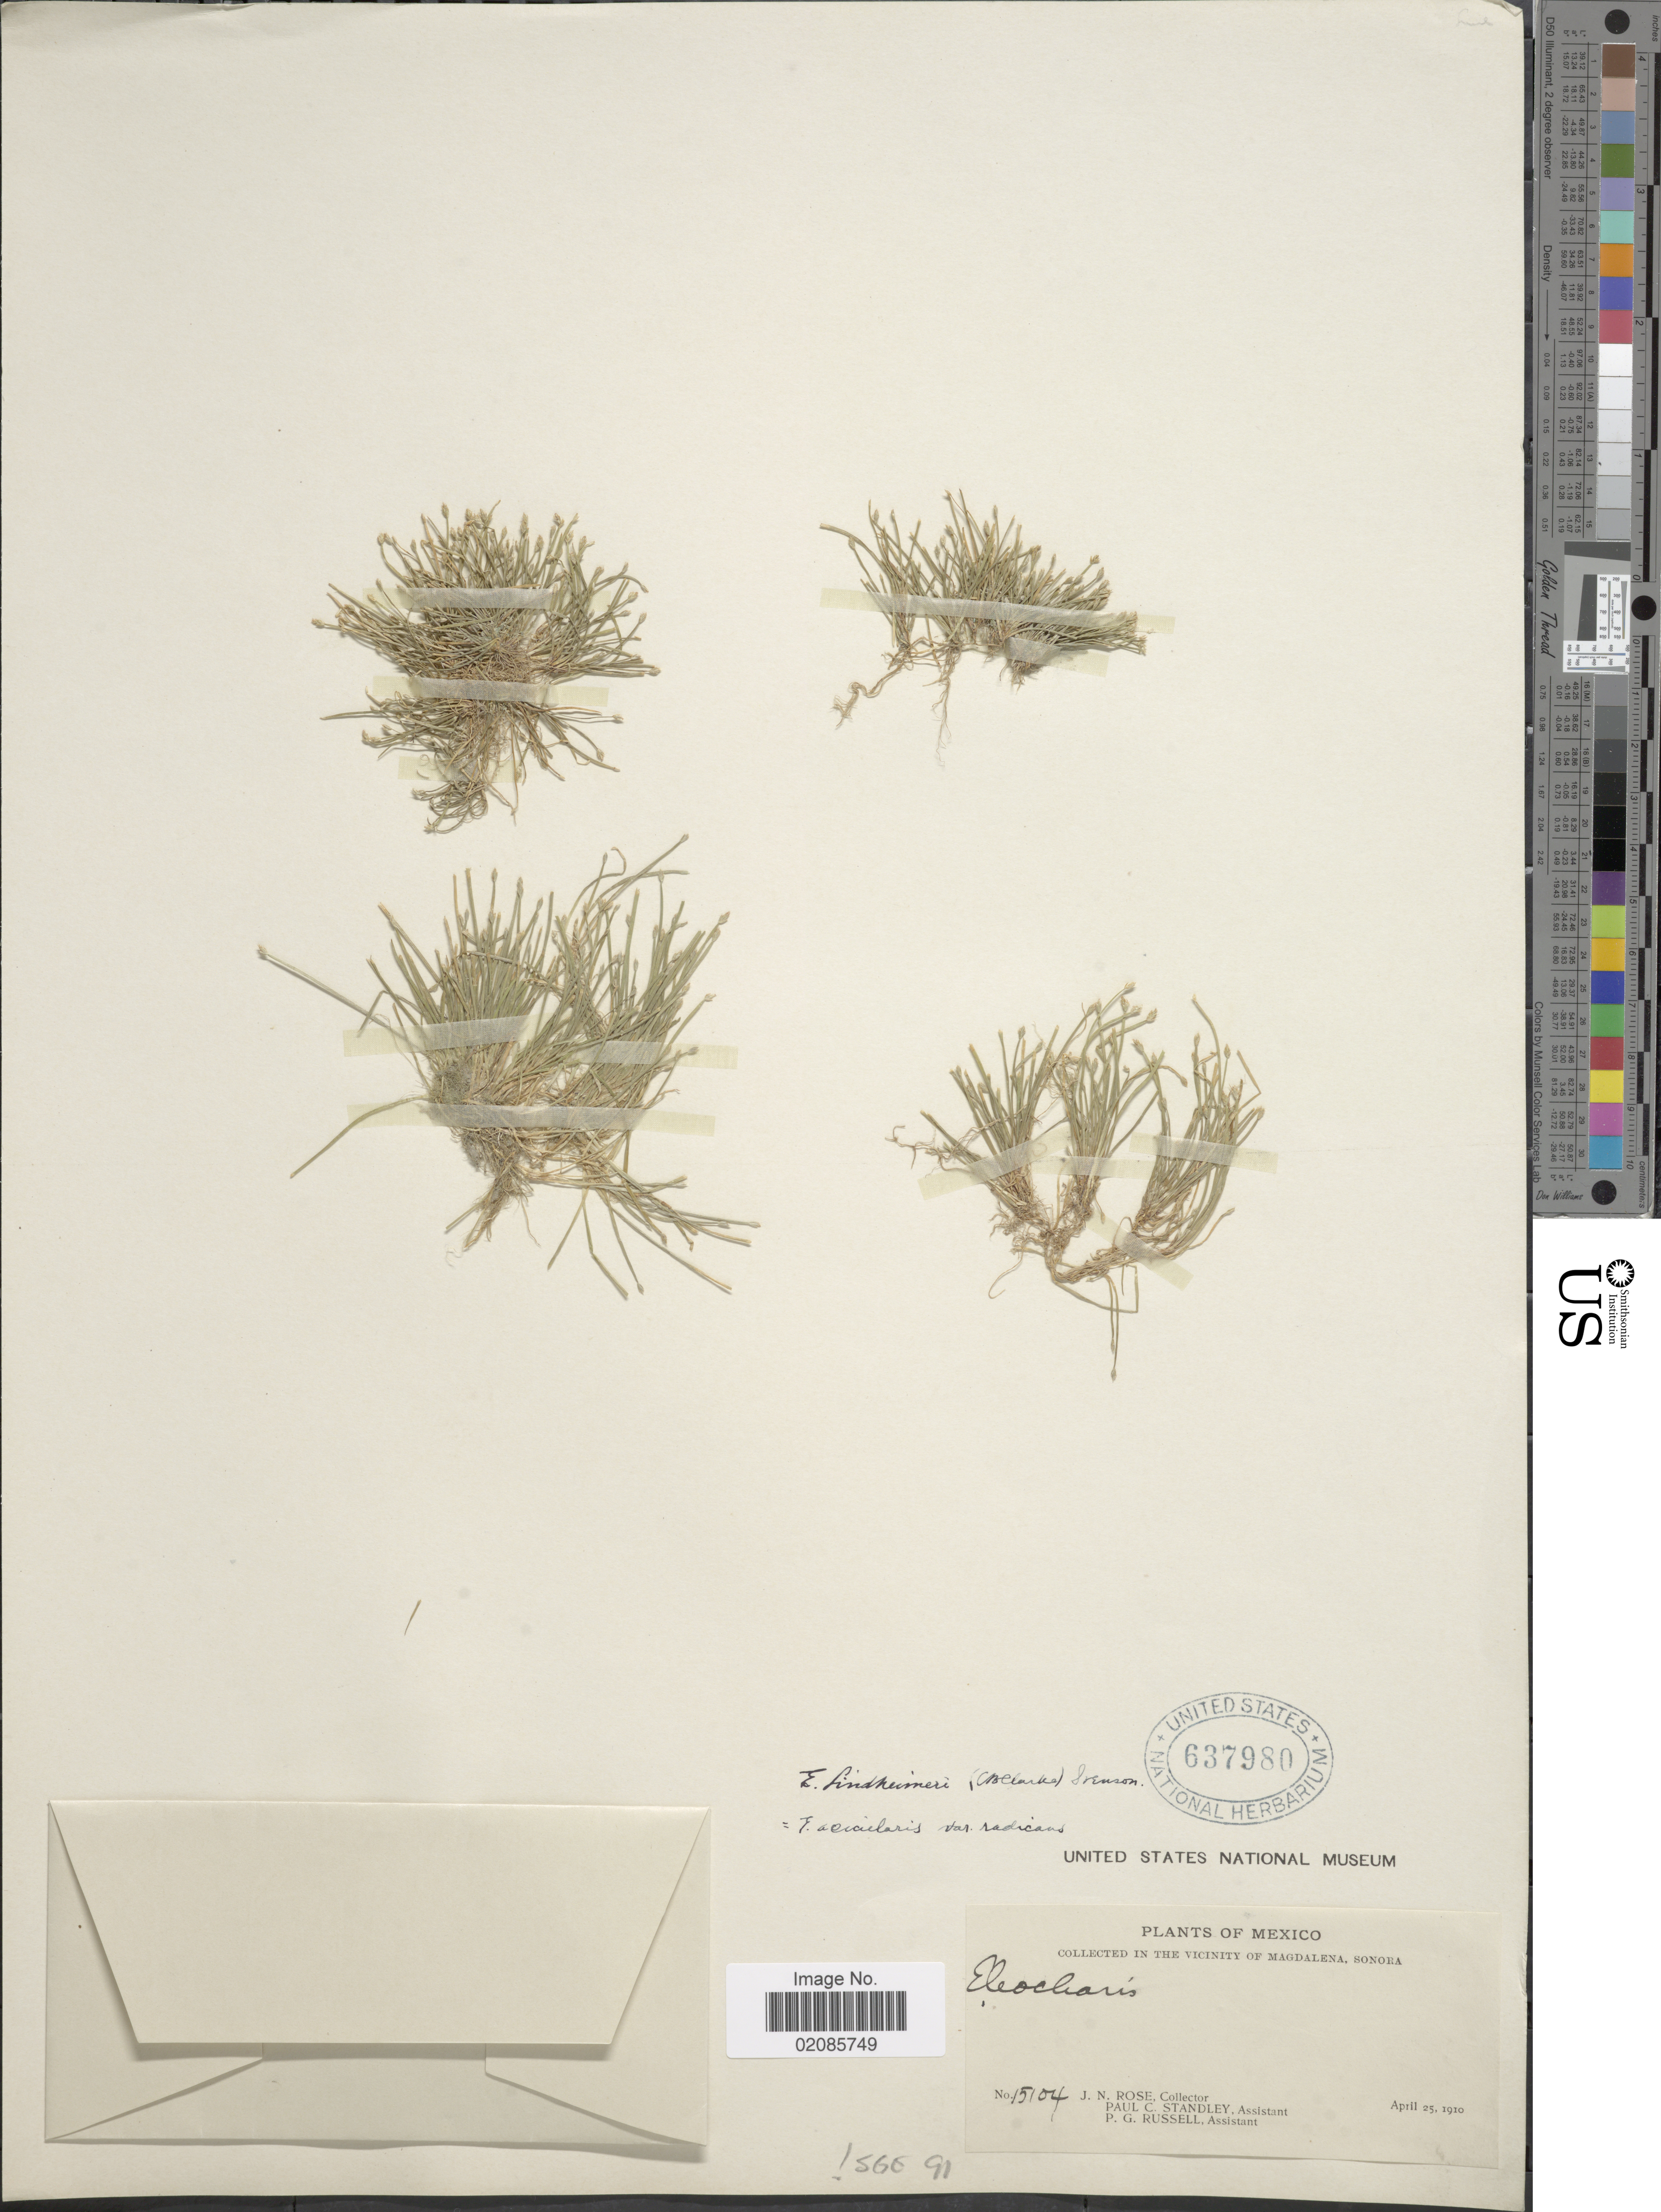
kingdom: Plantae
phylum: Tracheophyta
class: Liliopsida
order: Poales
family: Cyperaceae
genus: Eleocharis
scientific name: Eleocharis radicans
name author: (A. Dietrich) Kunth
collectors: J. N. Rose, P. C. Standley & P. G. Russell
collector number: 15104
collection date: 1910-04-25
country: Mexico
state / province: Sonora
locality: In the vicinity of Magdalena.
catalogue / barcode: US 637980